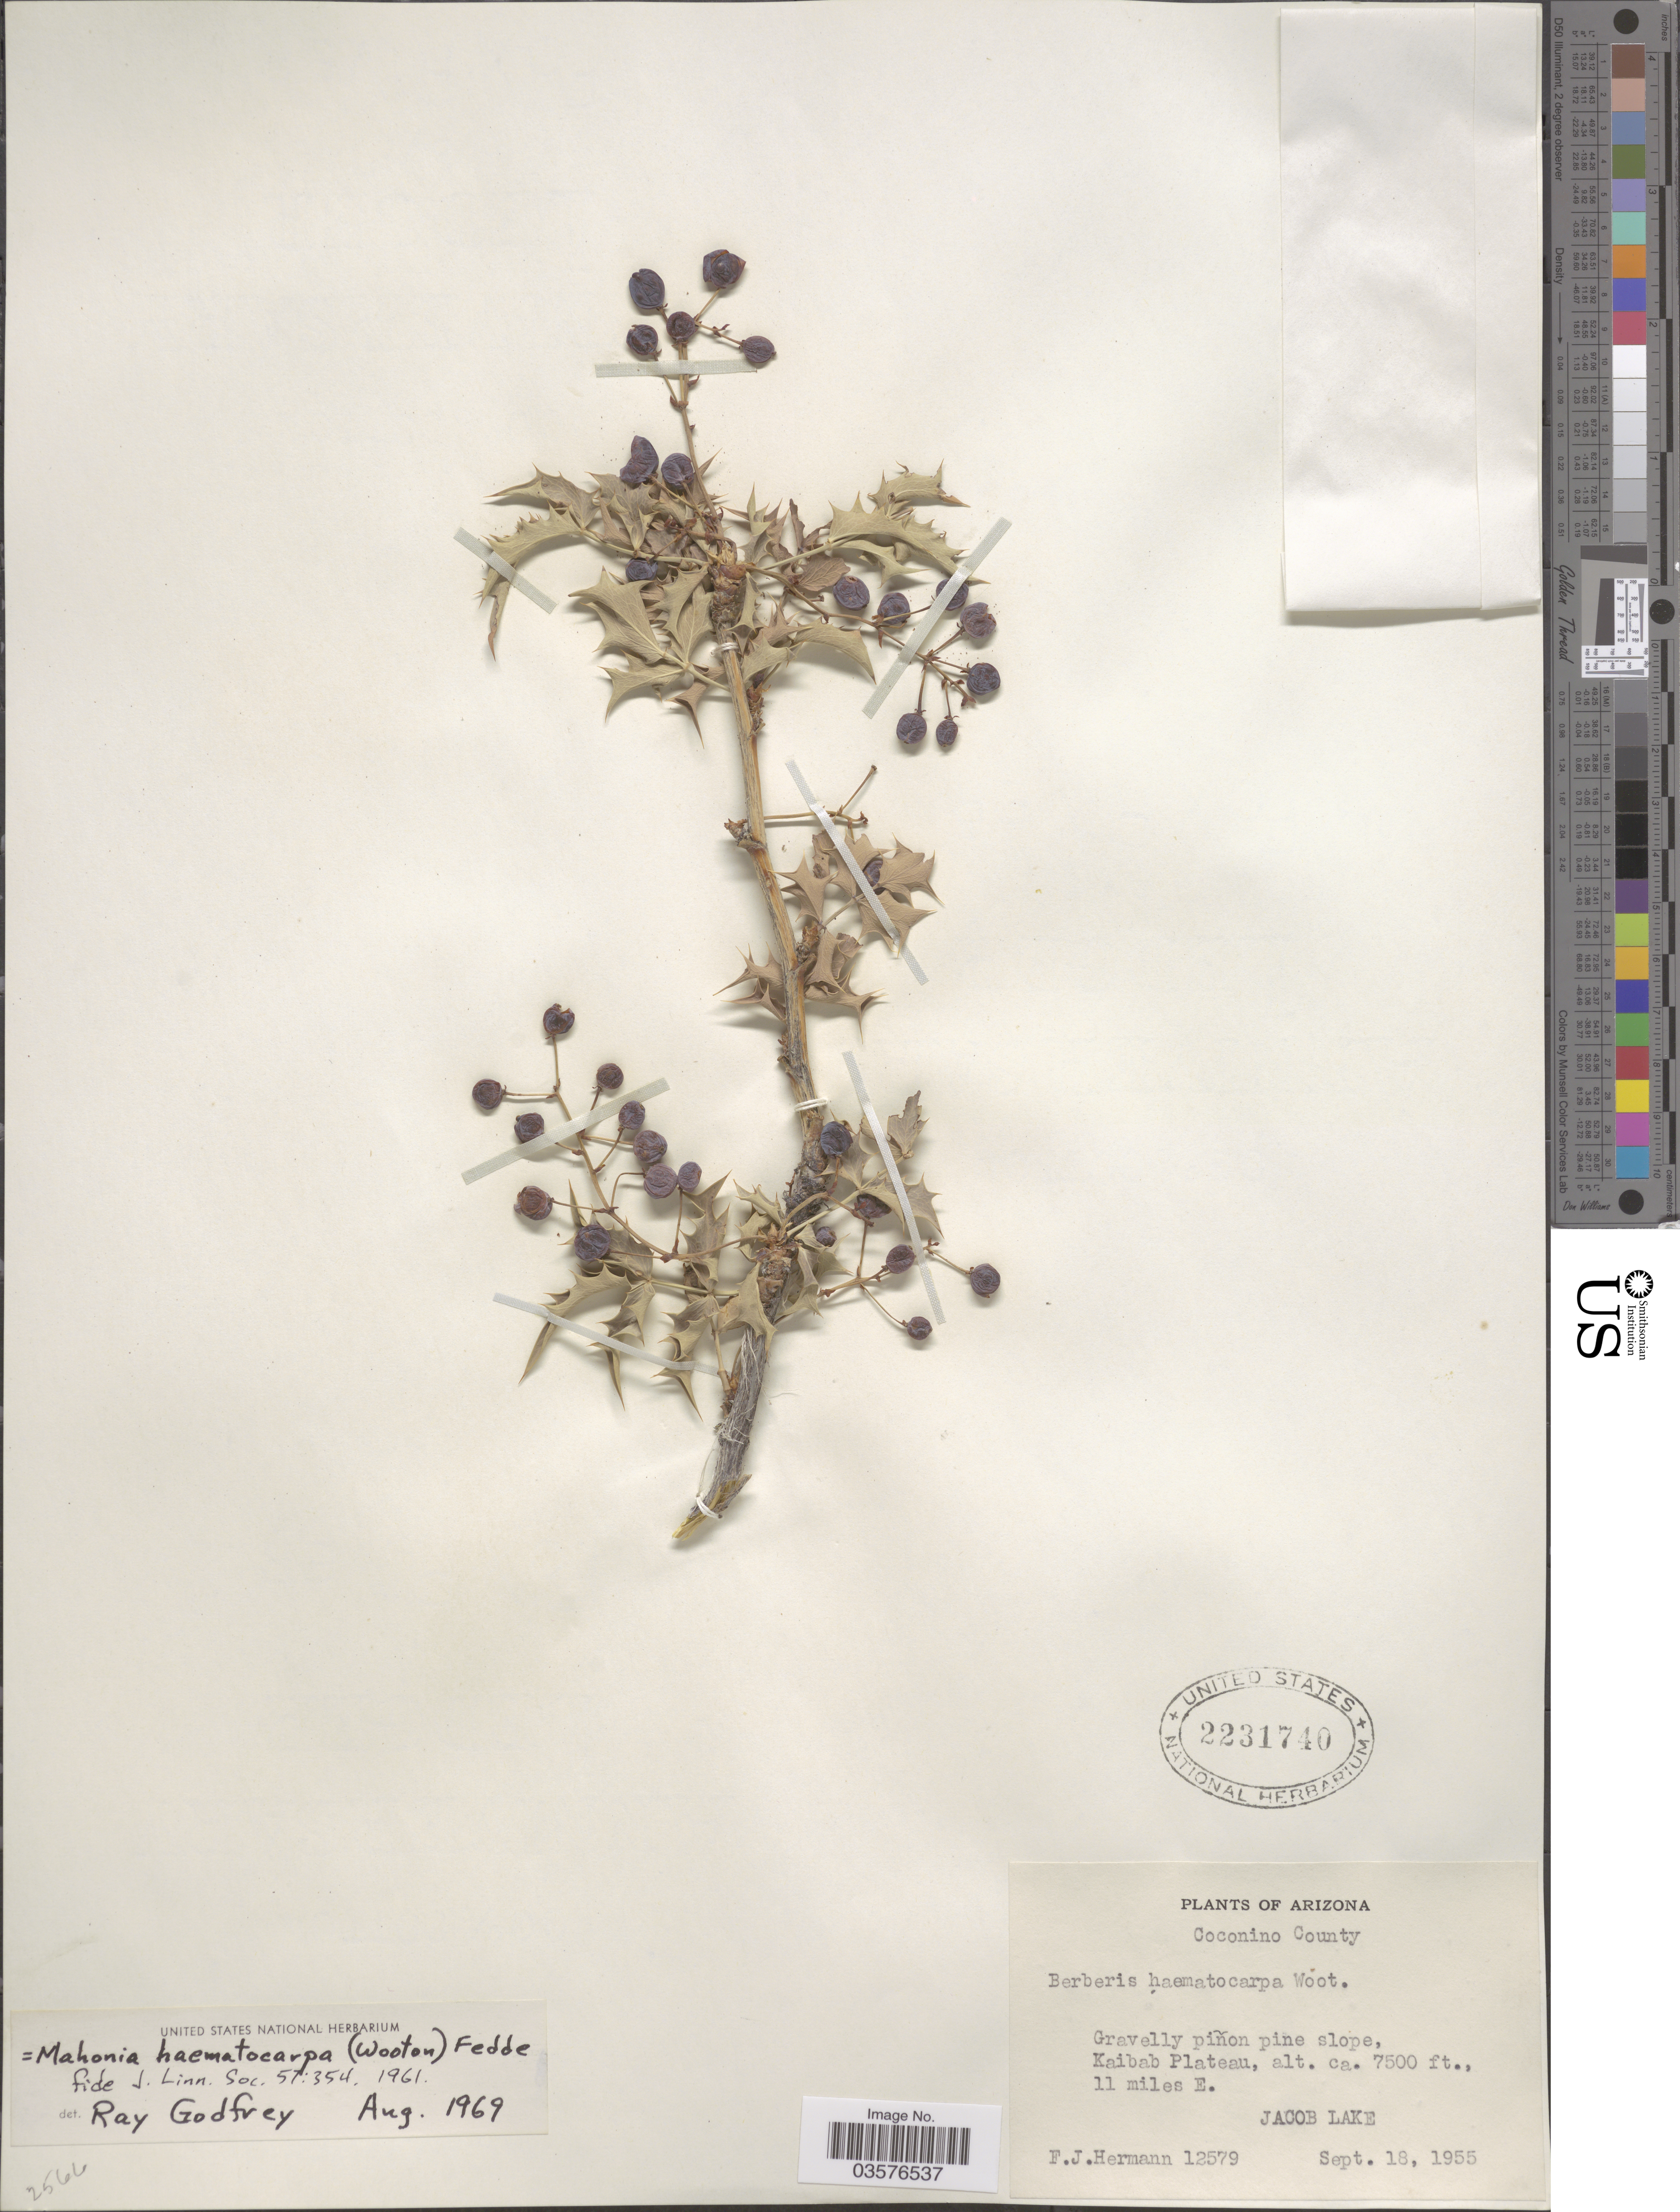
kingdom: Plantae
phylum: Tracheophyta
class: Magnoliopsida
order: Ranunculales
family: Berberidaceae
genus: Mahonia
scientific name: Mahonia haematocarpa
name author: (Wooton) Fedde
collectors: F. J. Hermann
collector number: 12579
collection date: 1955-09-18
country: United States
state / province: Arizona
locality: Coconino County. Kaibab Plateau, 11 miles E. Jacob Lake.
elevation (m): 2286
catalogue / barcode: US 2231740